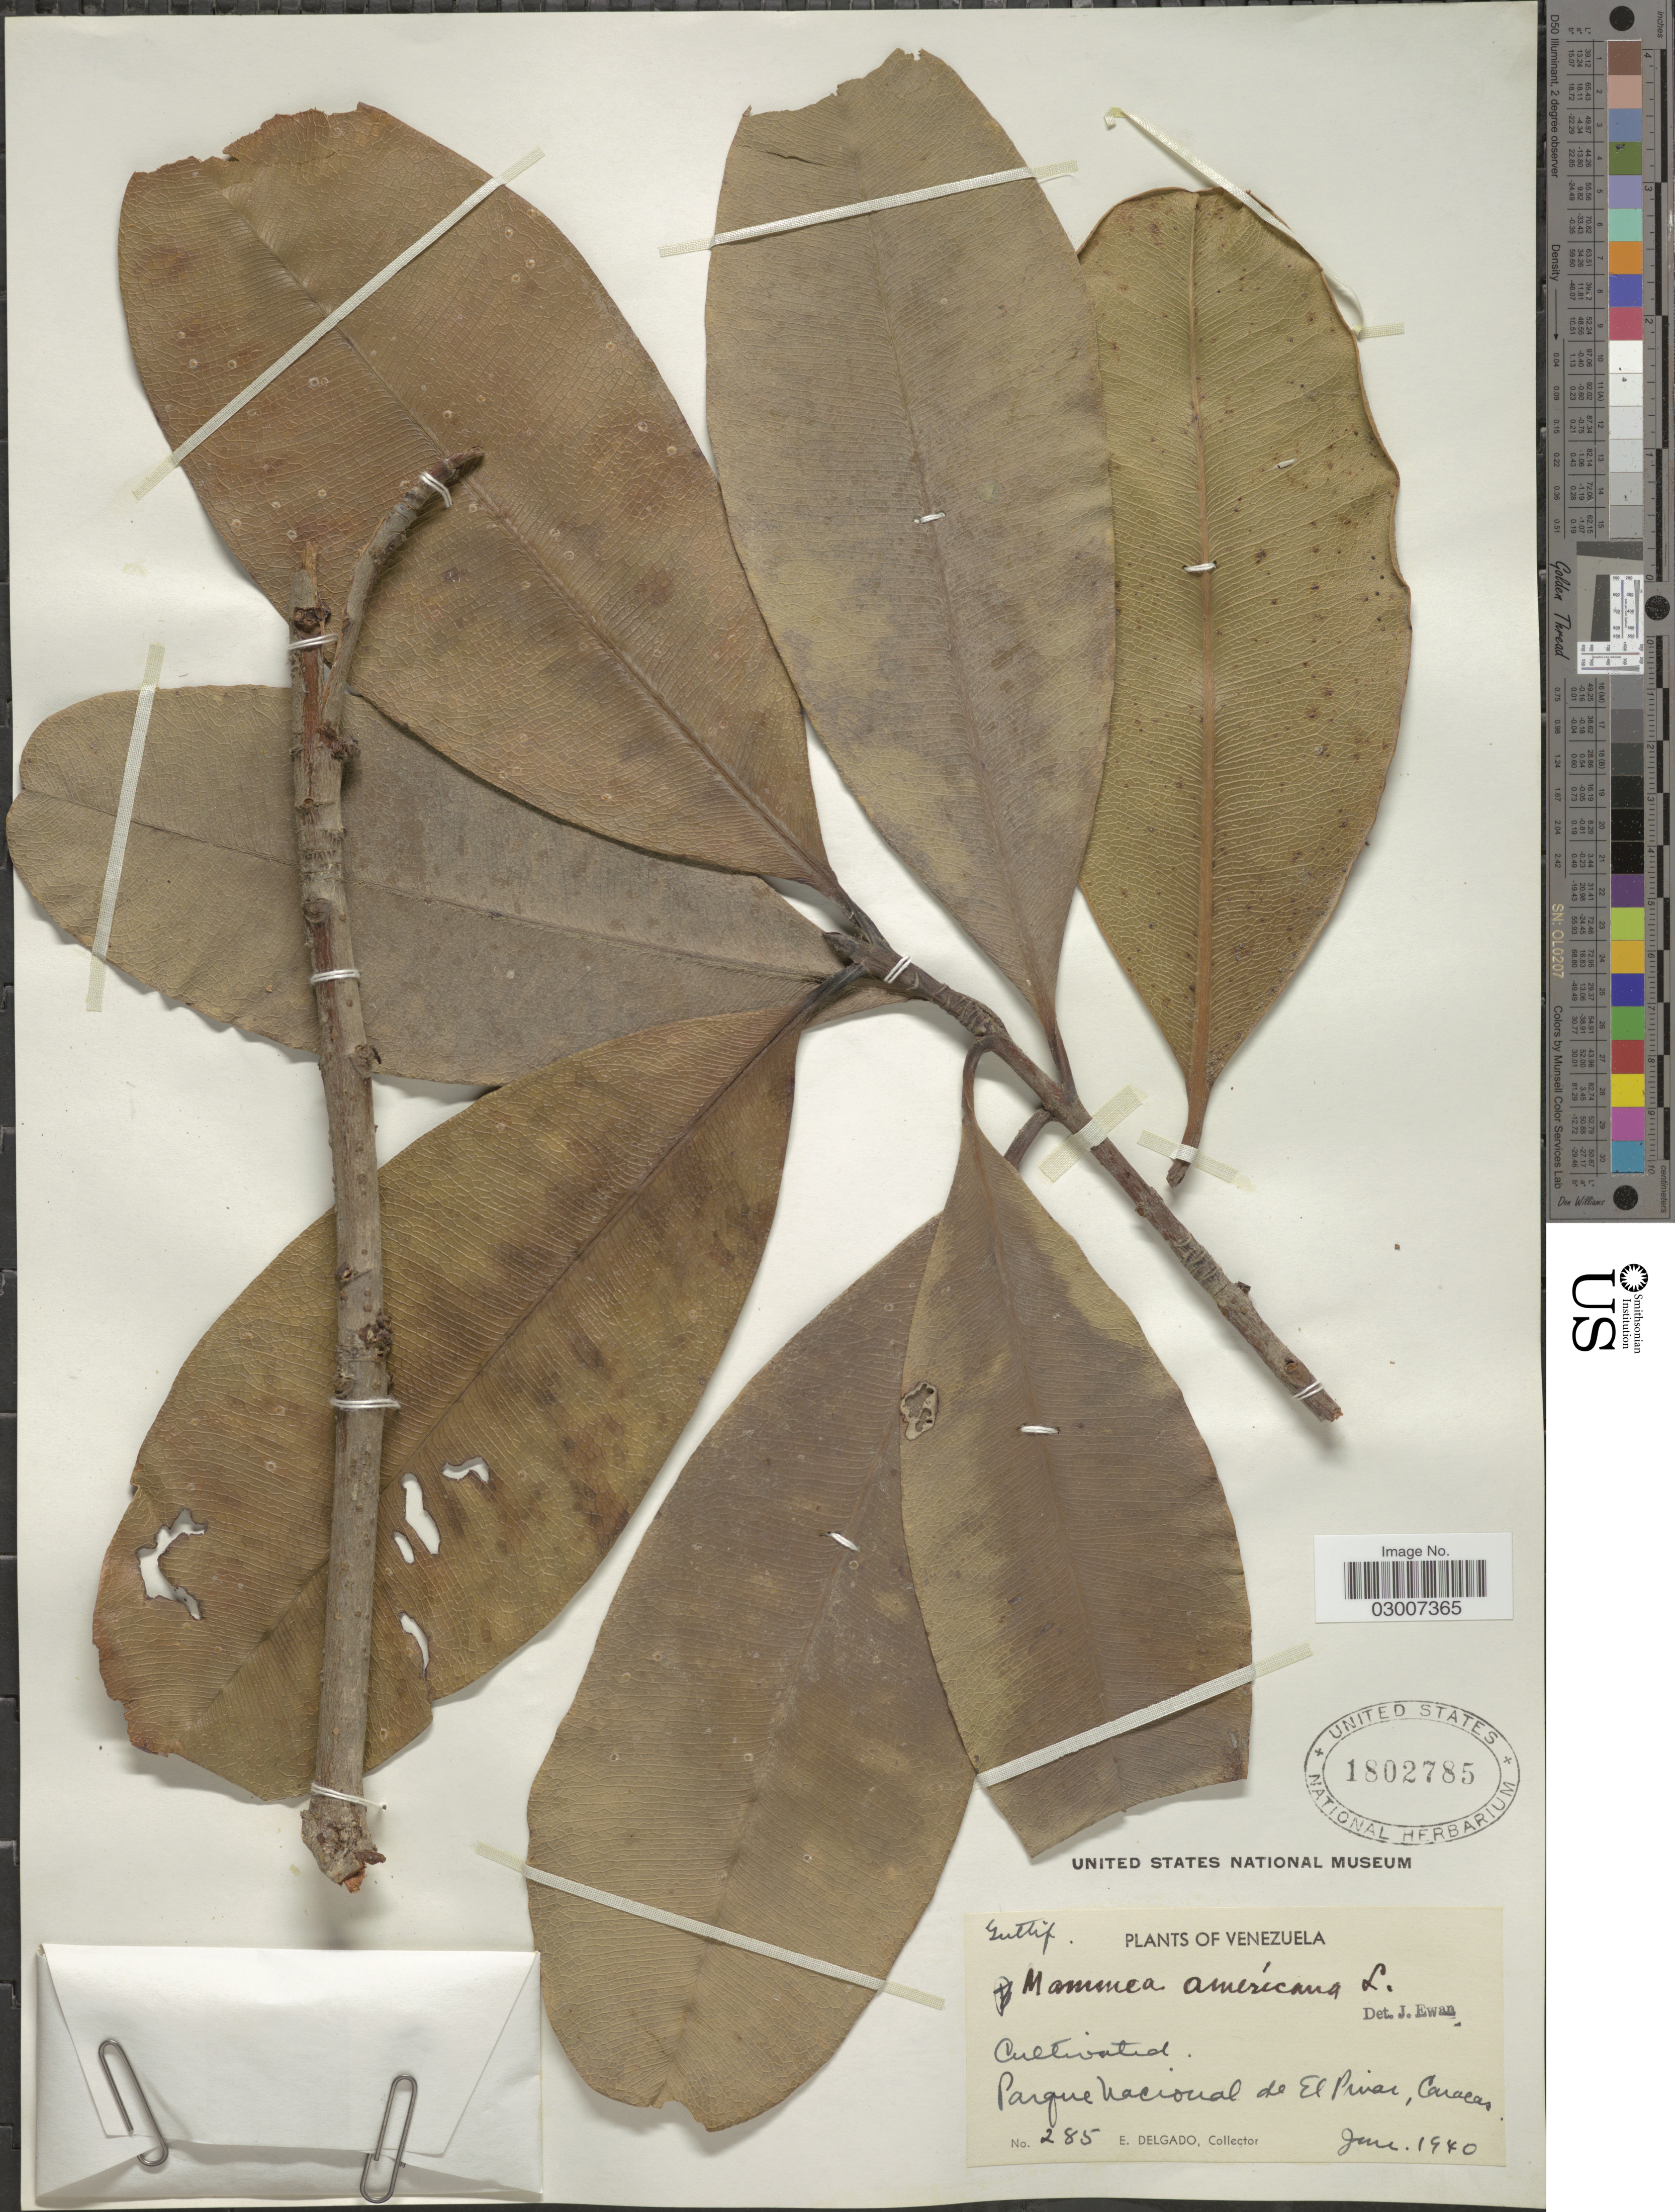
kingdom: Plantae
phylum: Tracheophyta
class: Magnoliopsida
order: Malpighiales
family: Calophyllaceae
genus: Mammea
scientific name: Mammea americana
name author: L.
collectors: E. Delgado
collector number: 285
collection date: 1940-06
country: Venezuela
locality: Parque Nacional de El Pinar, Caracas.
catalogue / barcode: US 1802785